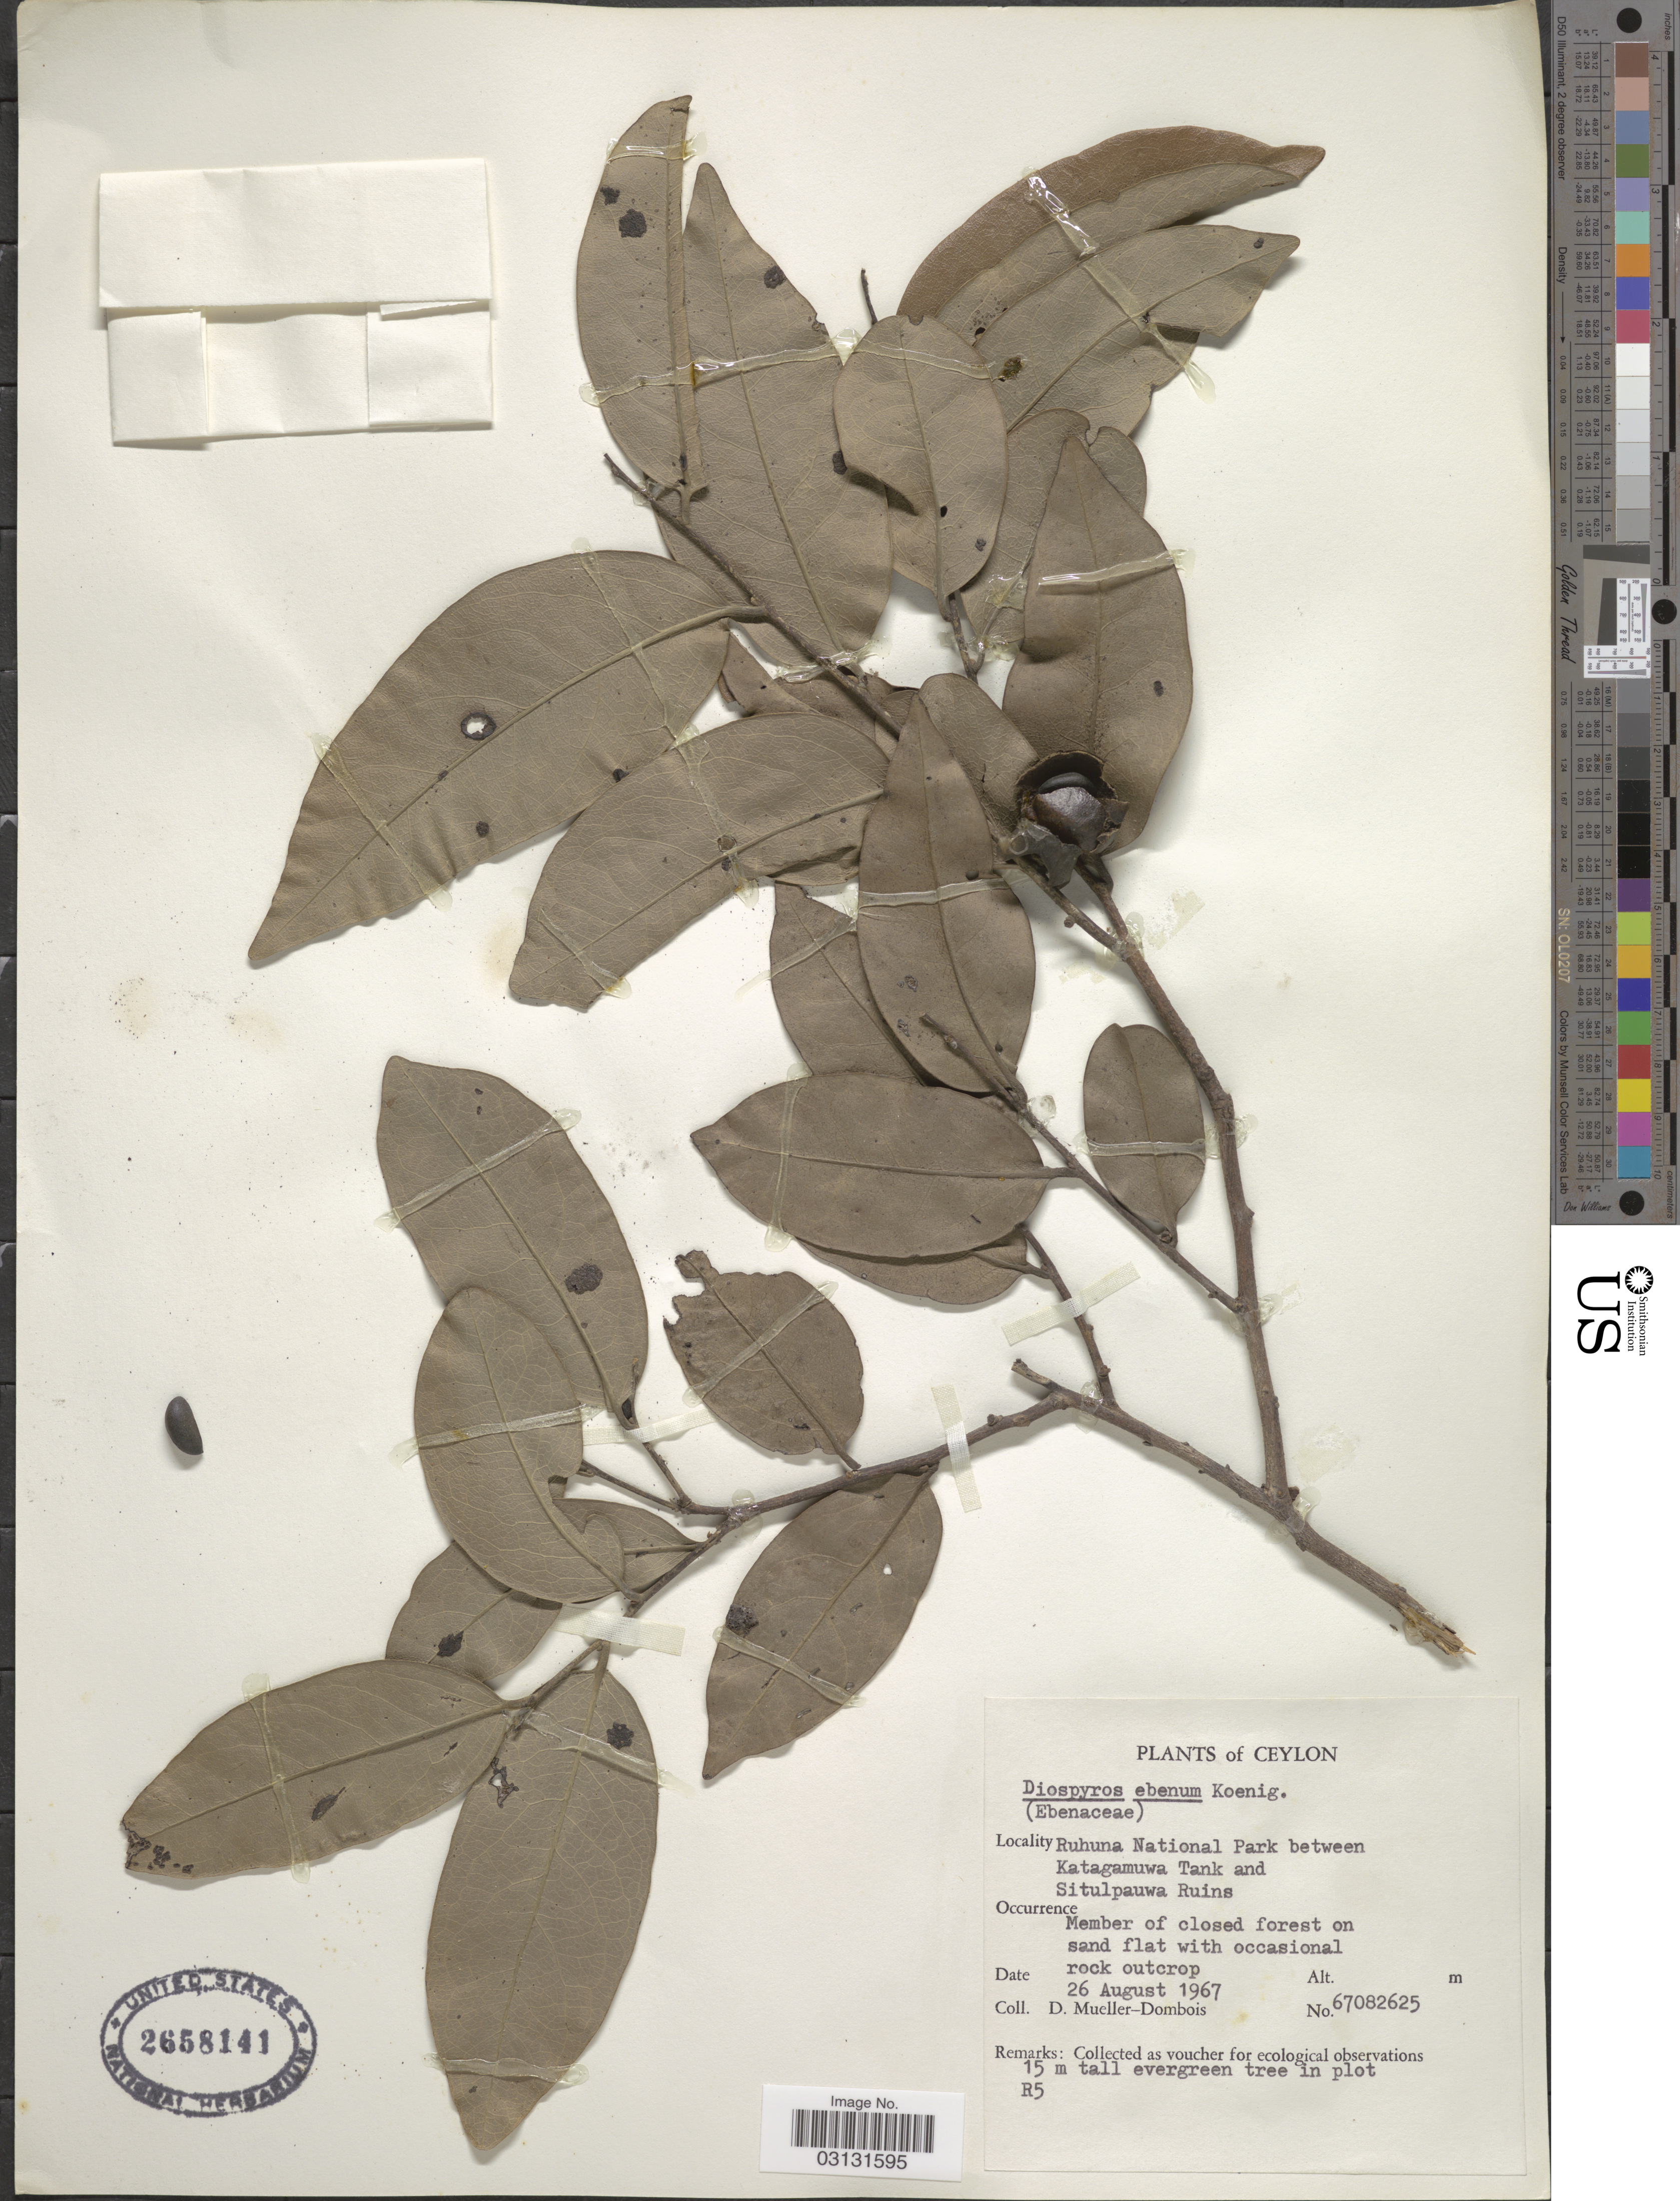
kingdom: Plantae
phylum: Tracheophyta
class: Magnoliopsida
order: Ericales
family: Ebenaceae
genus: Diospyros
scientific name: Diospyros ebenum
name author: J. Koenig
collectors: D. Mueller-Dombois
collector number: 67082625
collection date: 1967-08-26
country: Sri Lanka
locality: Ceylon. Ruhuna National Park between Katagamuwa Tank and Situlpauwa Ruins.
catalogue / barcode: US 2658141